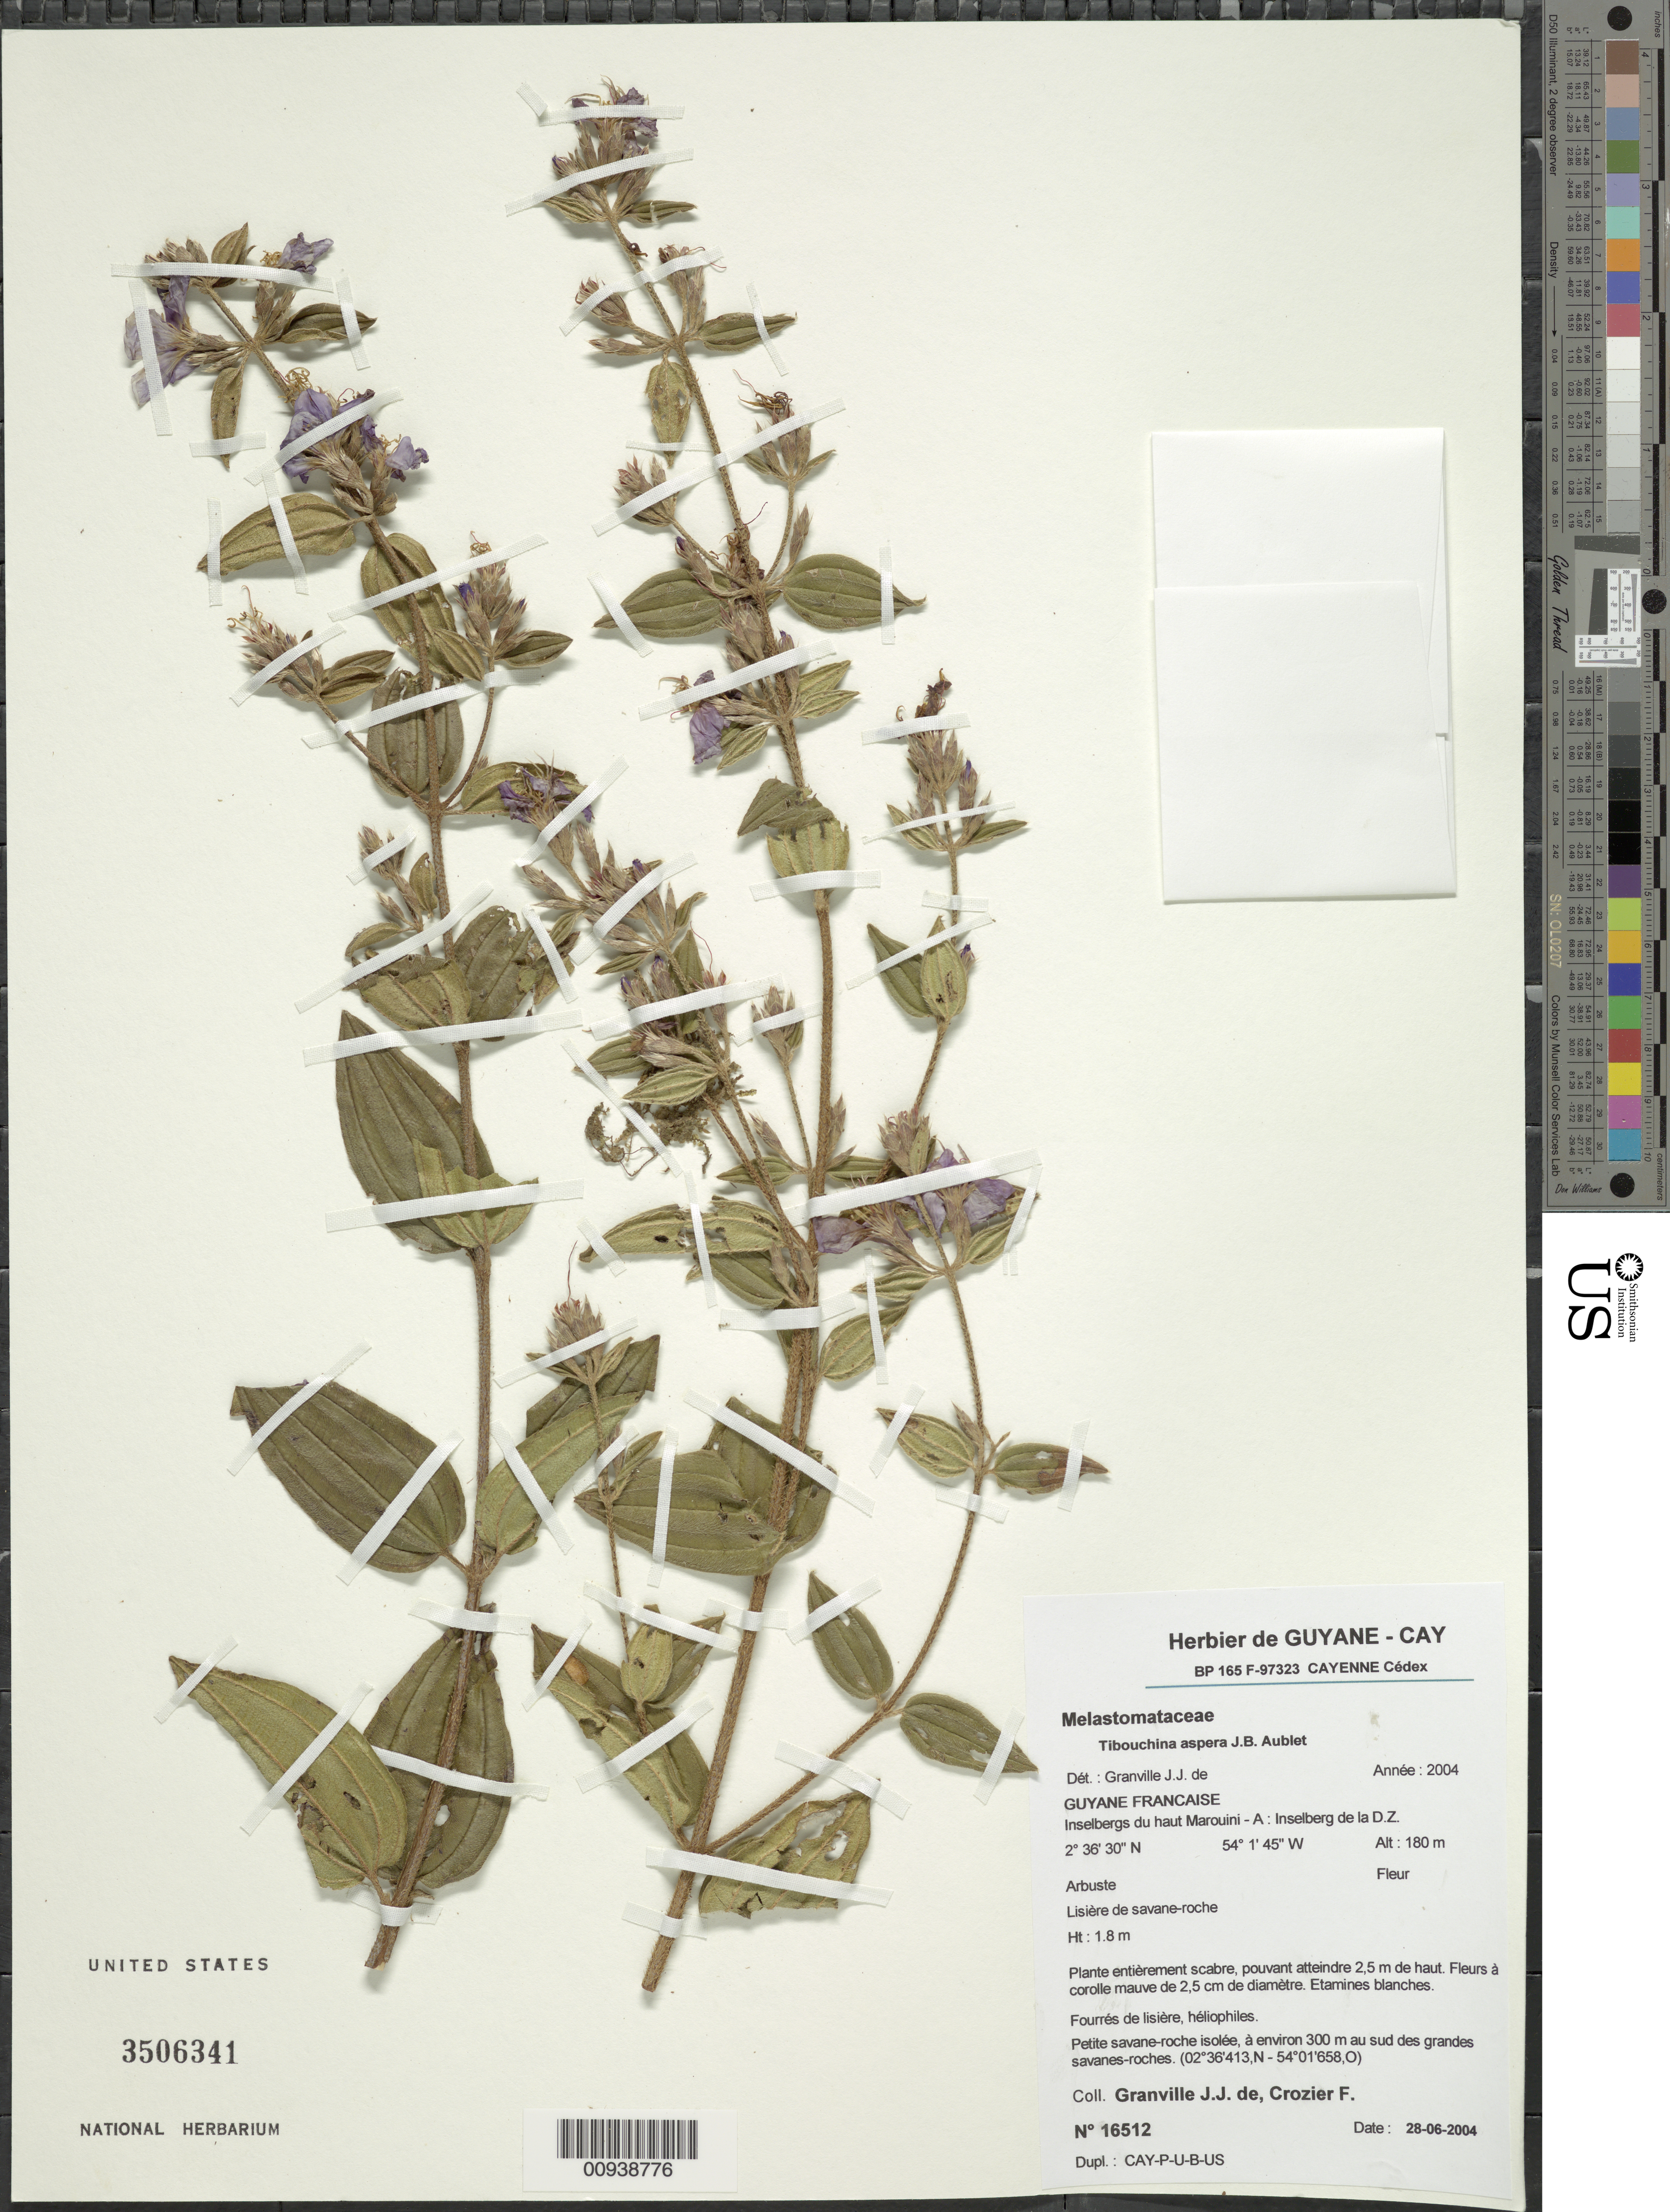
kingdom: Plantae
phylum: Tracheophyta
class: Magnoliopsida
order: Myrtales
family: Melastomataceae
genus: Tibouchina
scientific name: Tibouchina aspera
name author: Aubl.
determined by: Granville, J. J. de, (CAY), Institut de Recherche pour le Developpement (IRD) (FRENCH GUIANA)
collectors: J.-J. de Granville & F. Crozier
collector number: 16512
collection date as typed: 28-Jun-04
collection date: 2004-06-28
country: French Guiana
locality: Haut Marouini-A; Inselberg de la D.Z.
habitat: Lisière de savane-roche, petite savane-roche isolée; fourrés de lisière, héliophiles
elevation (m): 180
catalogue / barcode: US 3506341